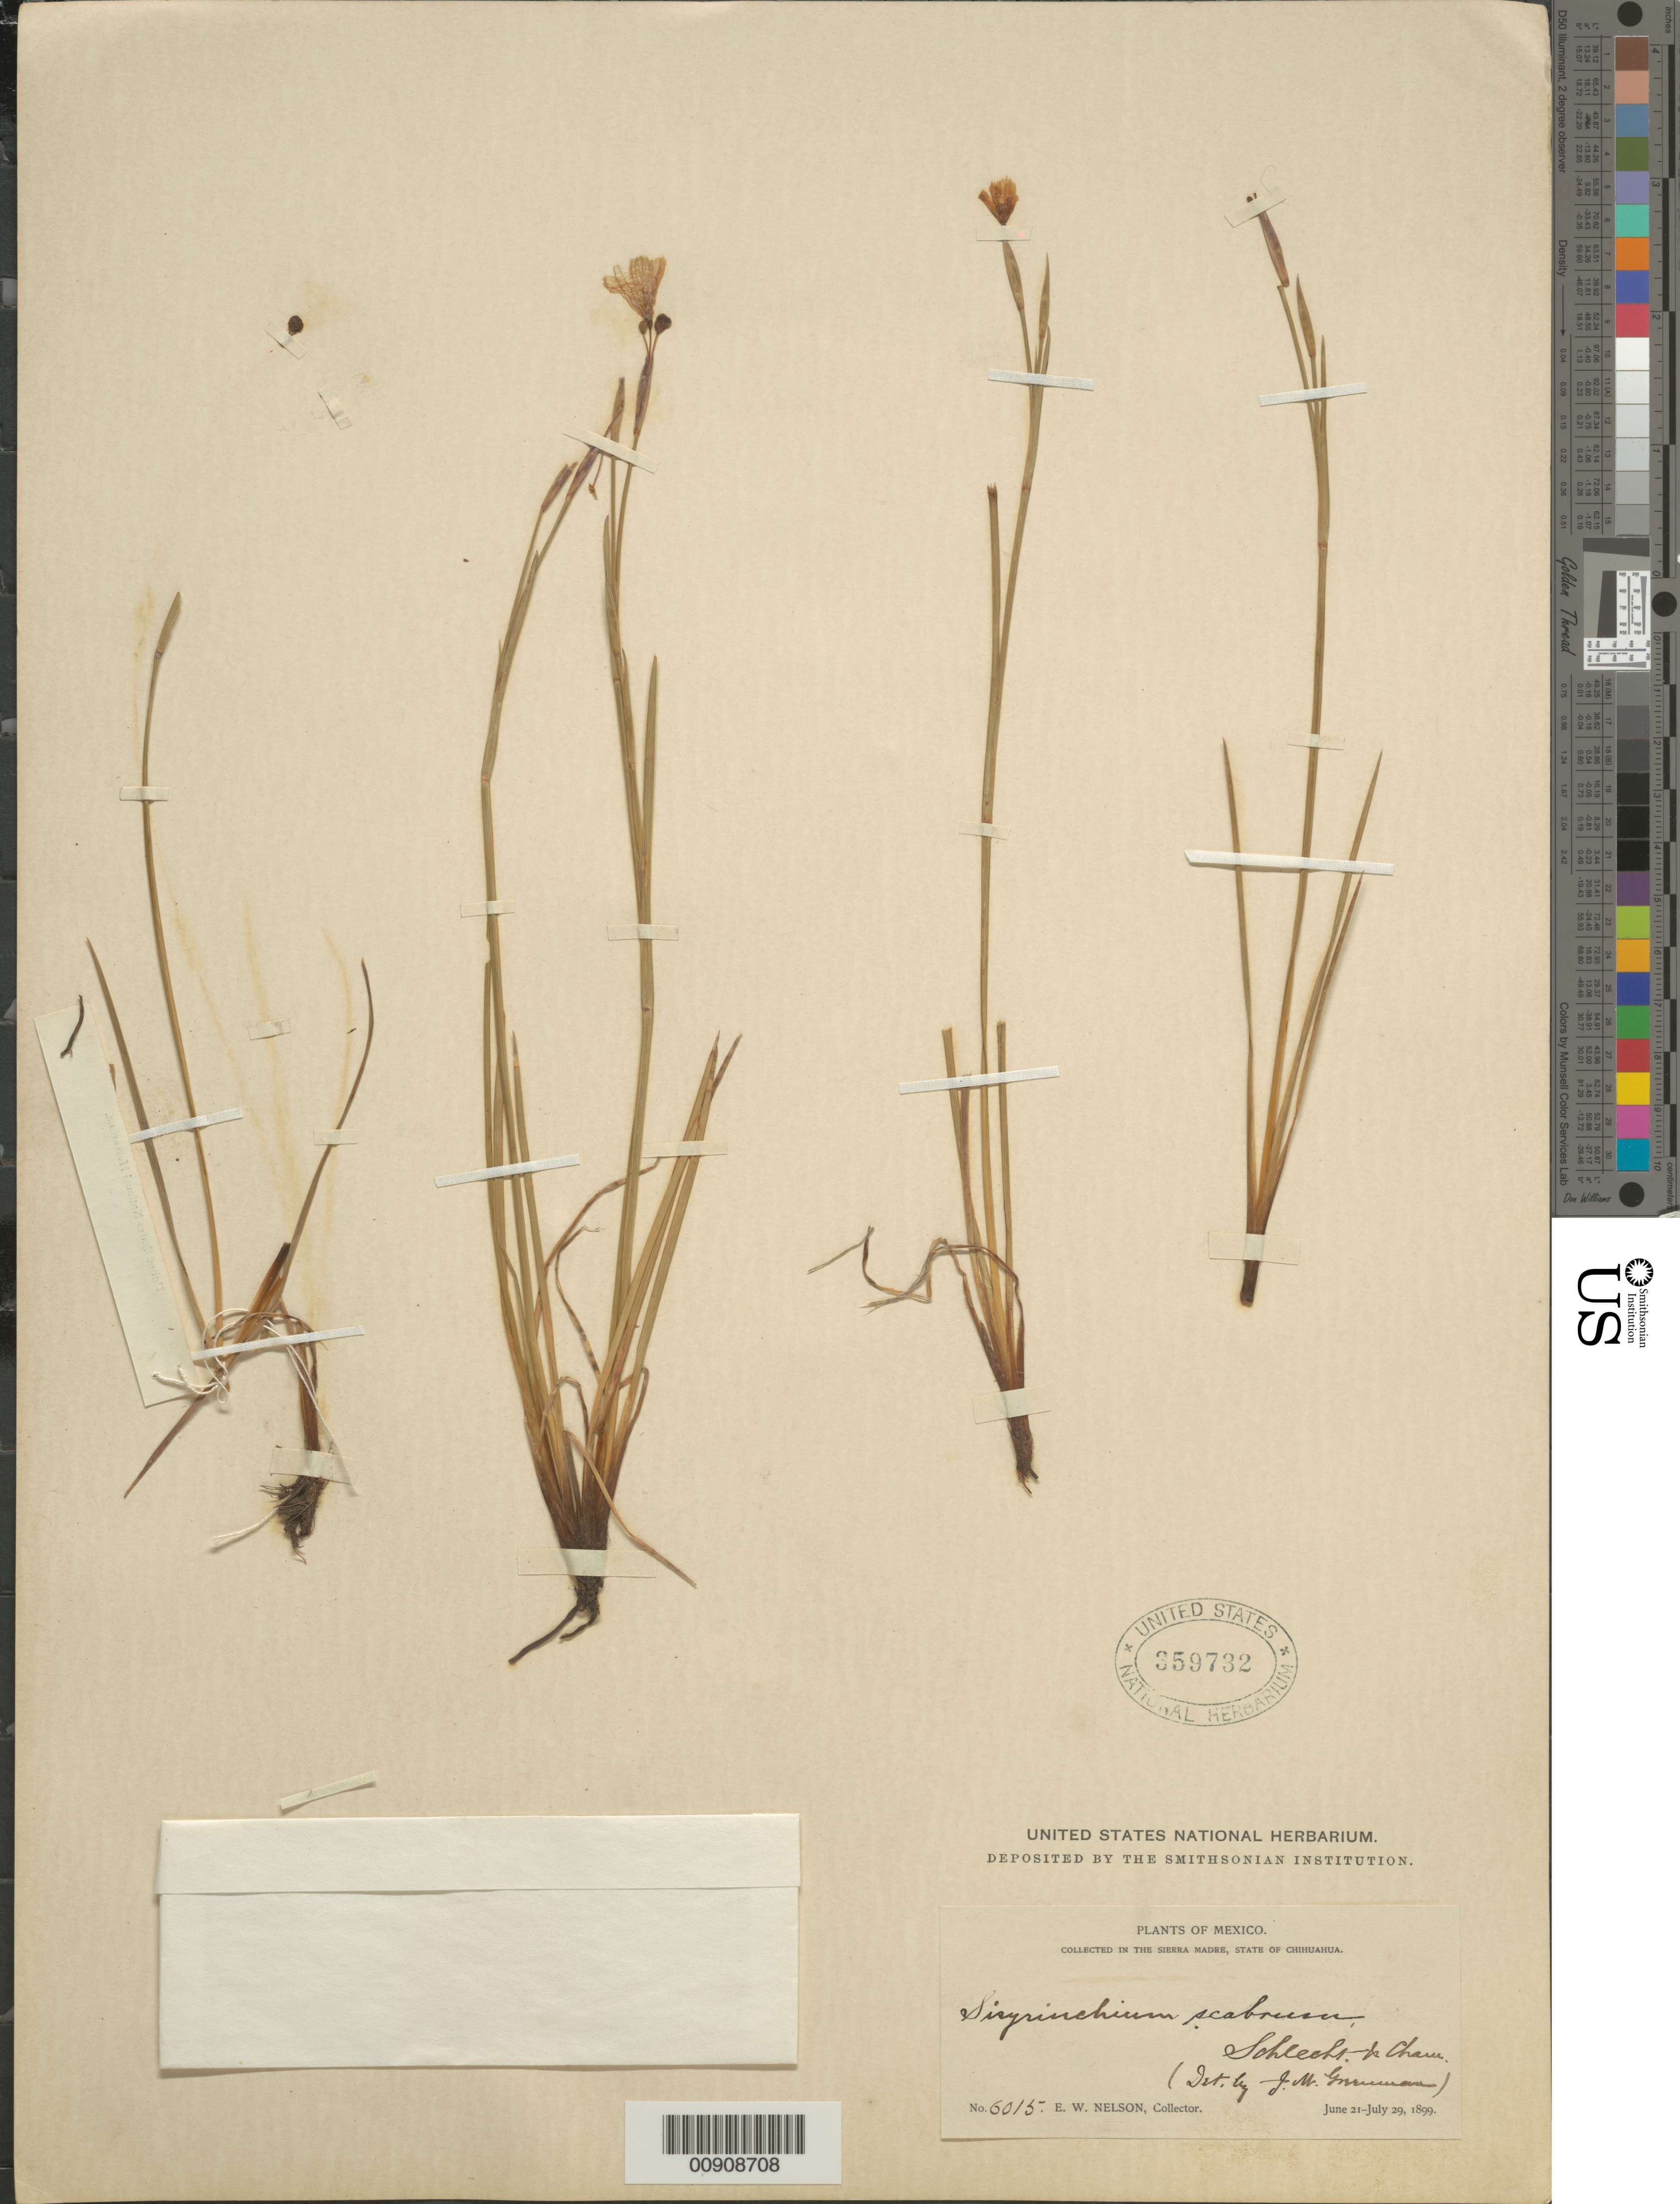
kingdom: Plantae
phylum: Tracheophyta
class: Liliopsida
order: Asparagales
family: Iridaceae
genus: Sisyrinchium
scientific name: Sisyrinchium scabrum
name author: Schltdl. & Cham.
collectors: E. W. Nelson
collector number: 6015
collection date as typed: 21 Jun 1899 to 29 Jul 1899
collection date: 1899-06-21/1899-07-29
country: Mexico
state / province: Chihuahua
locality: Sierra Madre, State of Chihuahua.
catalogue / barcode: US 359732